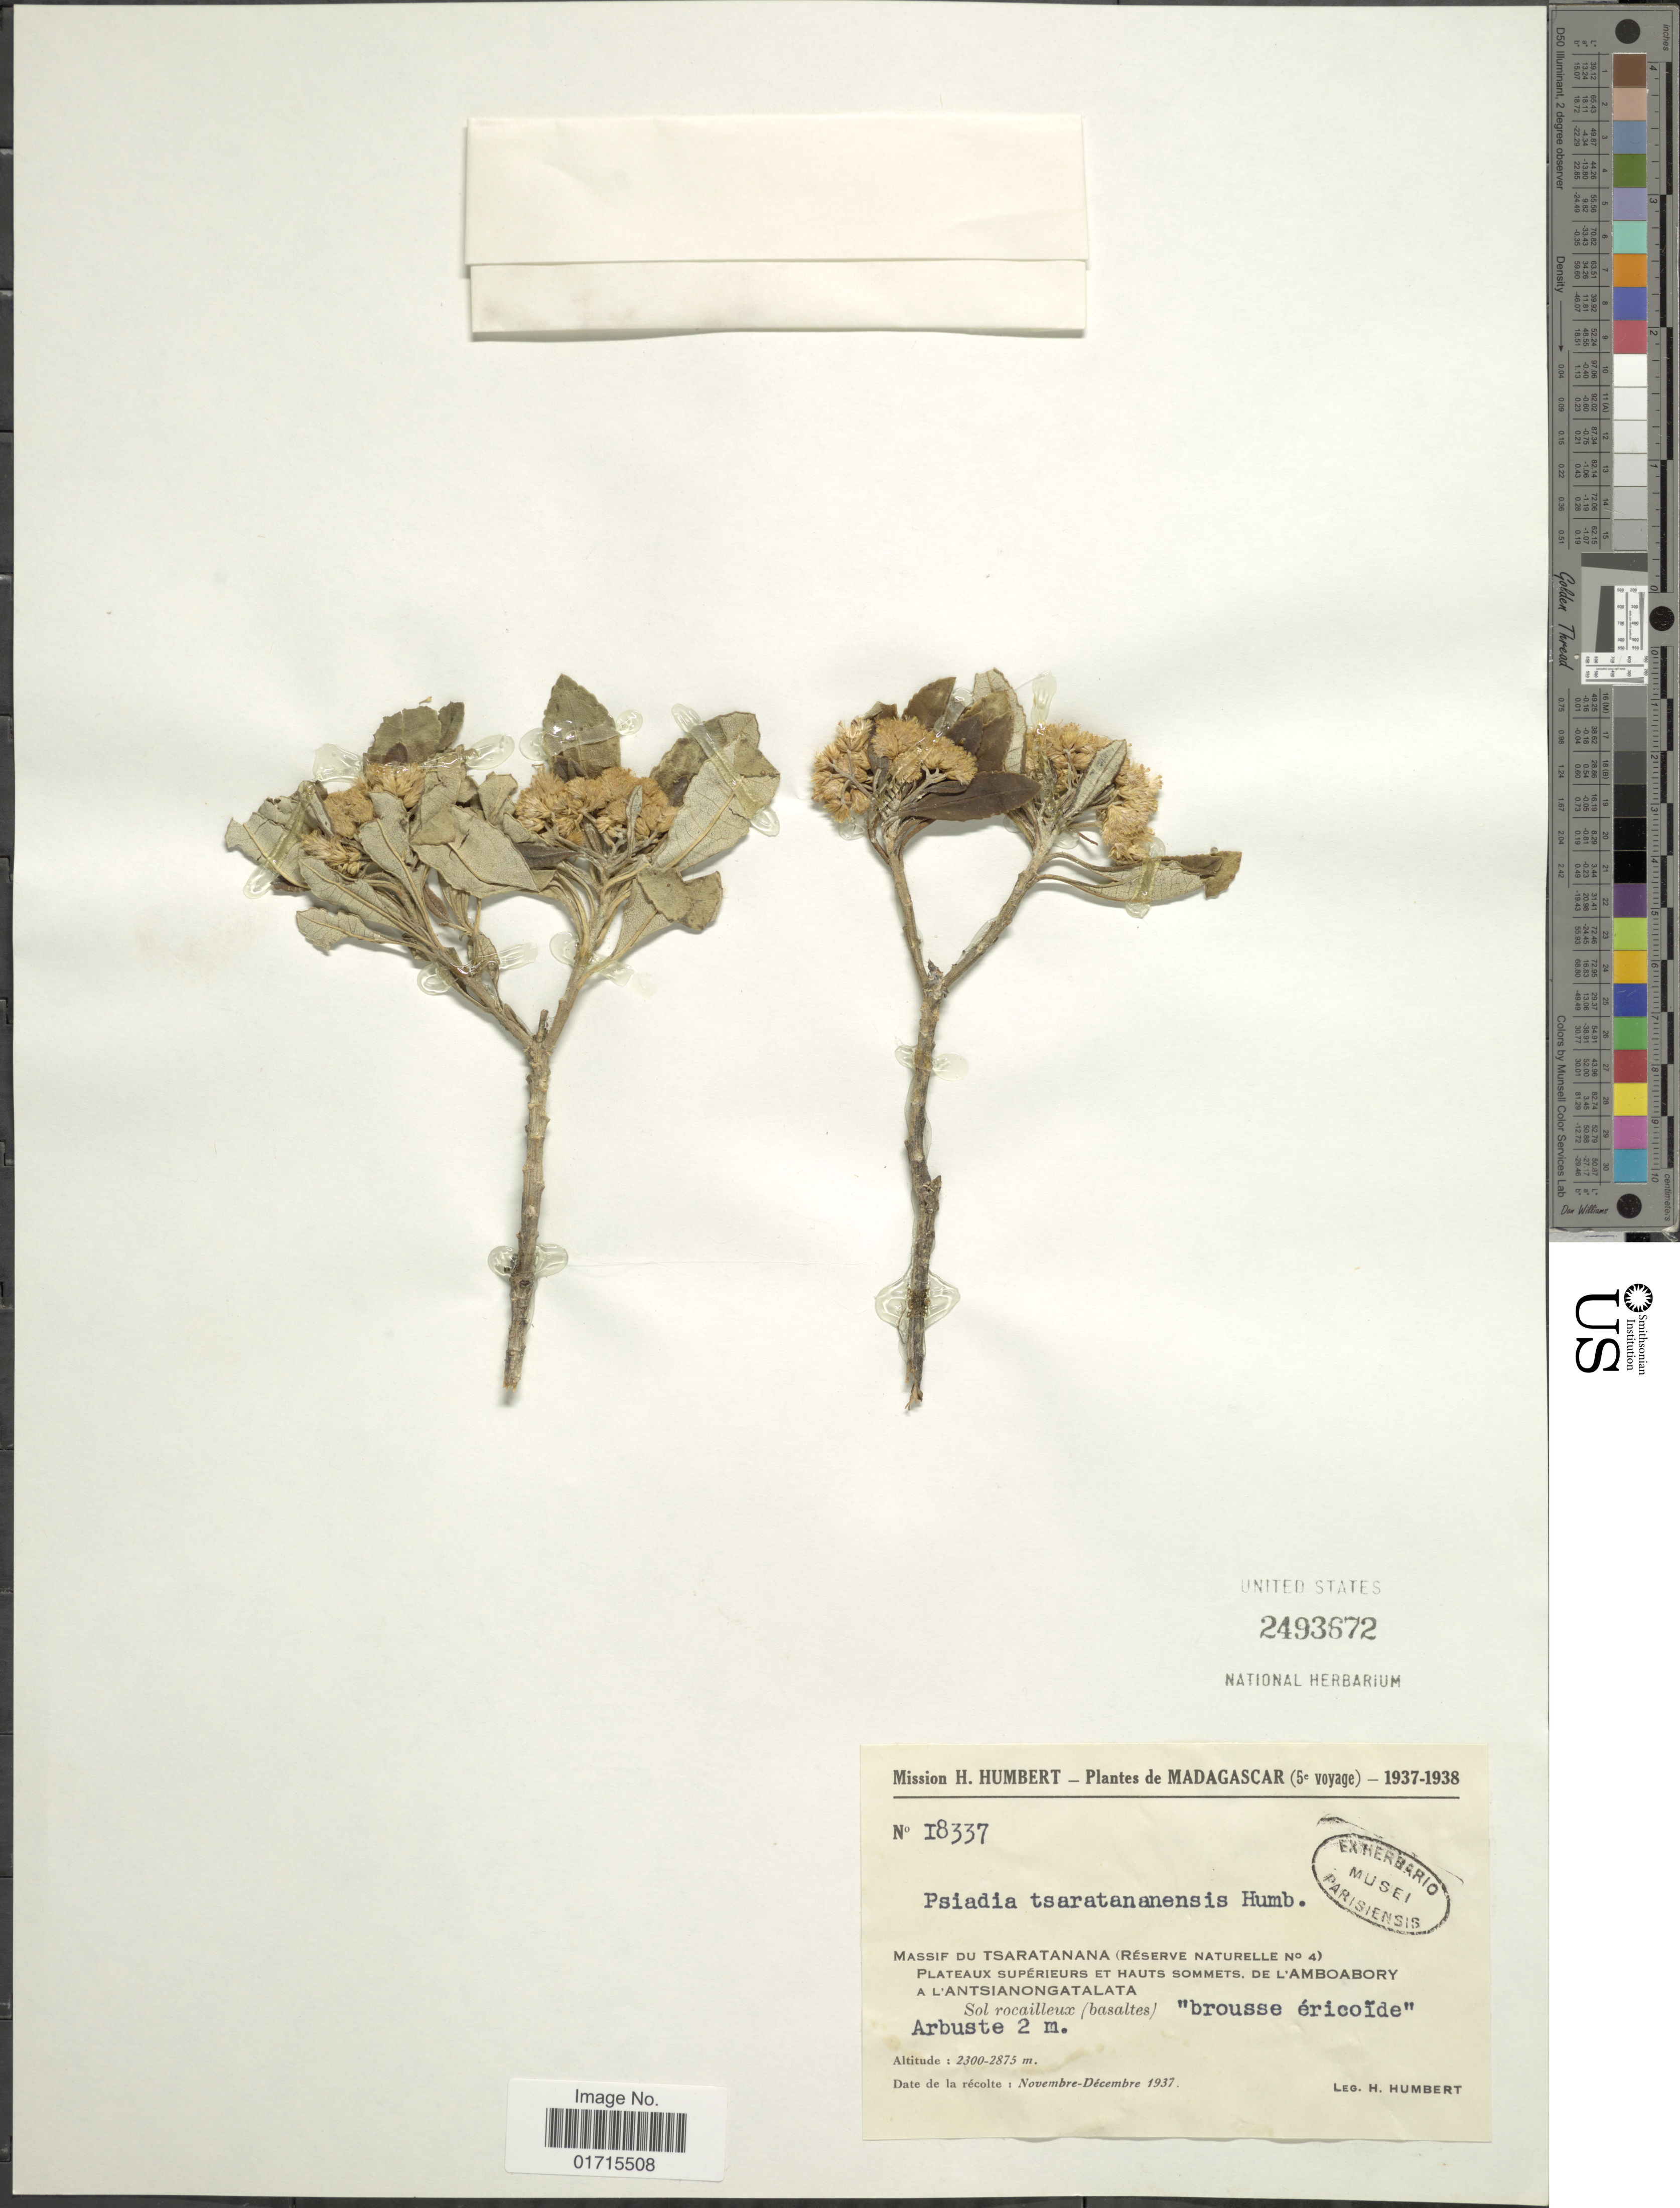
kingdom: Plantae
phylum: Tracheophyta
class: Magnoliopsida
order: Asterales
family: Asteraceae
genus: Psiadia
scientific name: Psiadia tsaratananensis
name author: Humbert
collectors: H. Humbert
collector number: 18337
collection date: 1937-11/1937-12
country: Madagascar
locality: Madagascar. Massif Du Tsaratanana (Reserve Naturelle No 4) Plateaux superieurs et Hauts Sommets, de L'amboabory a L'Antsianongatalata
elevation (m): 2300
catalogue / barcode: US 2493672